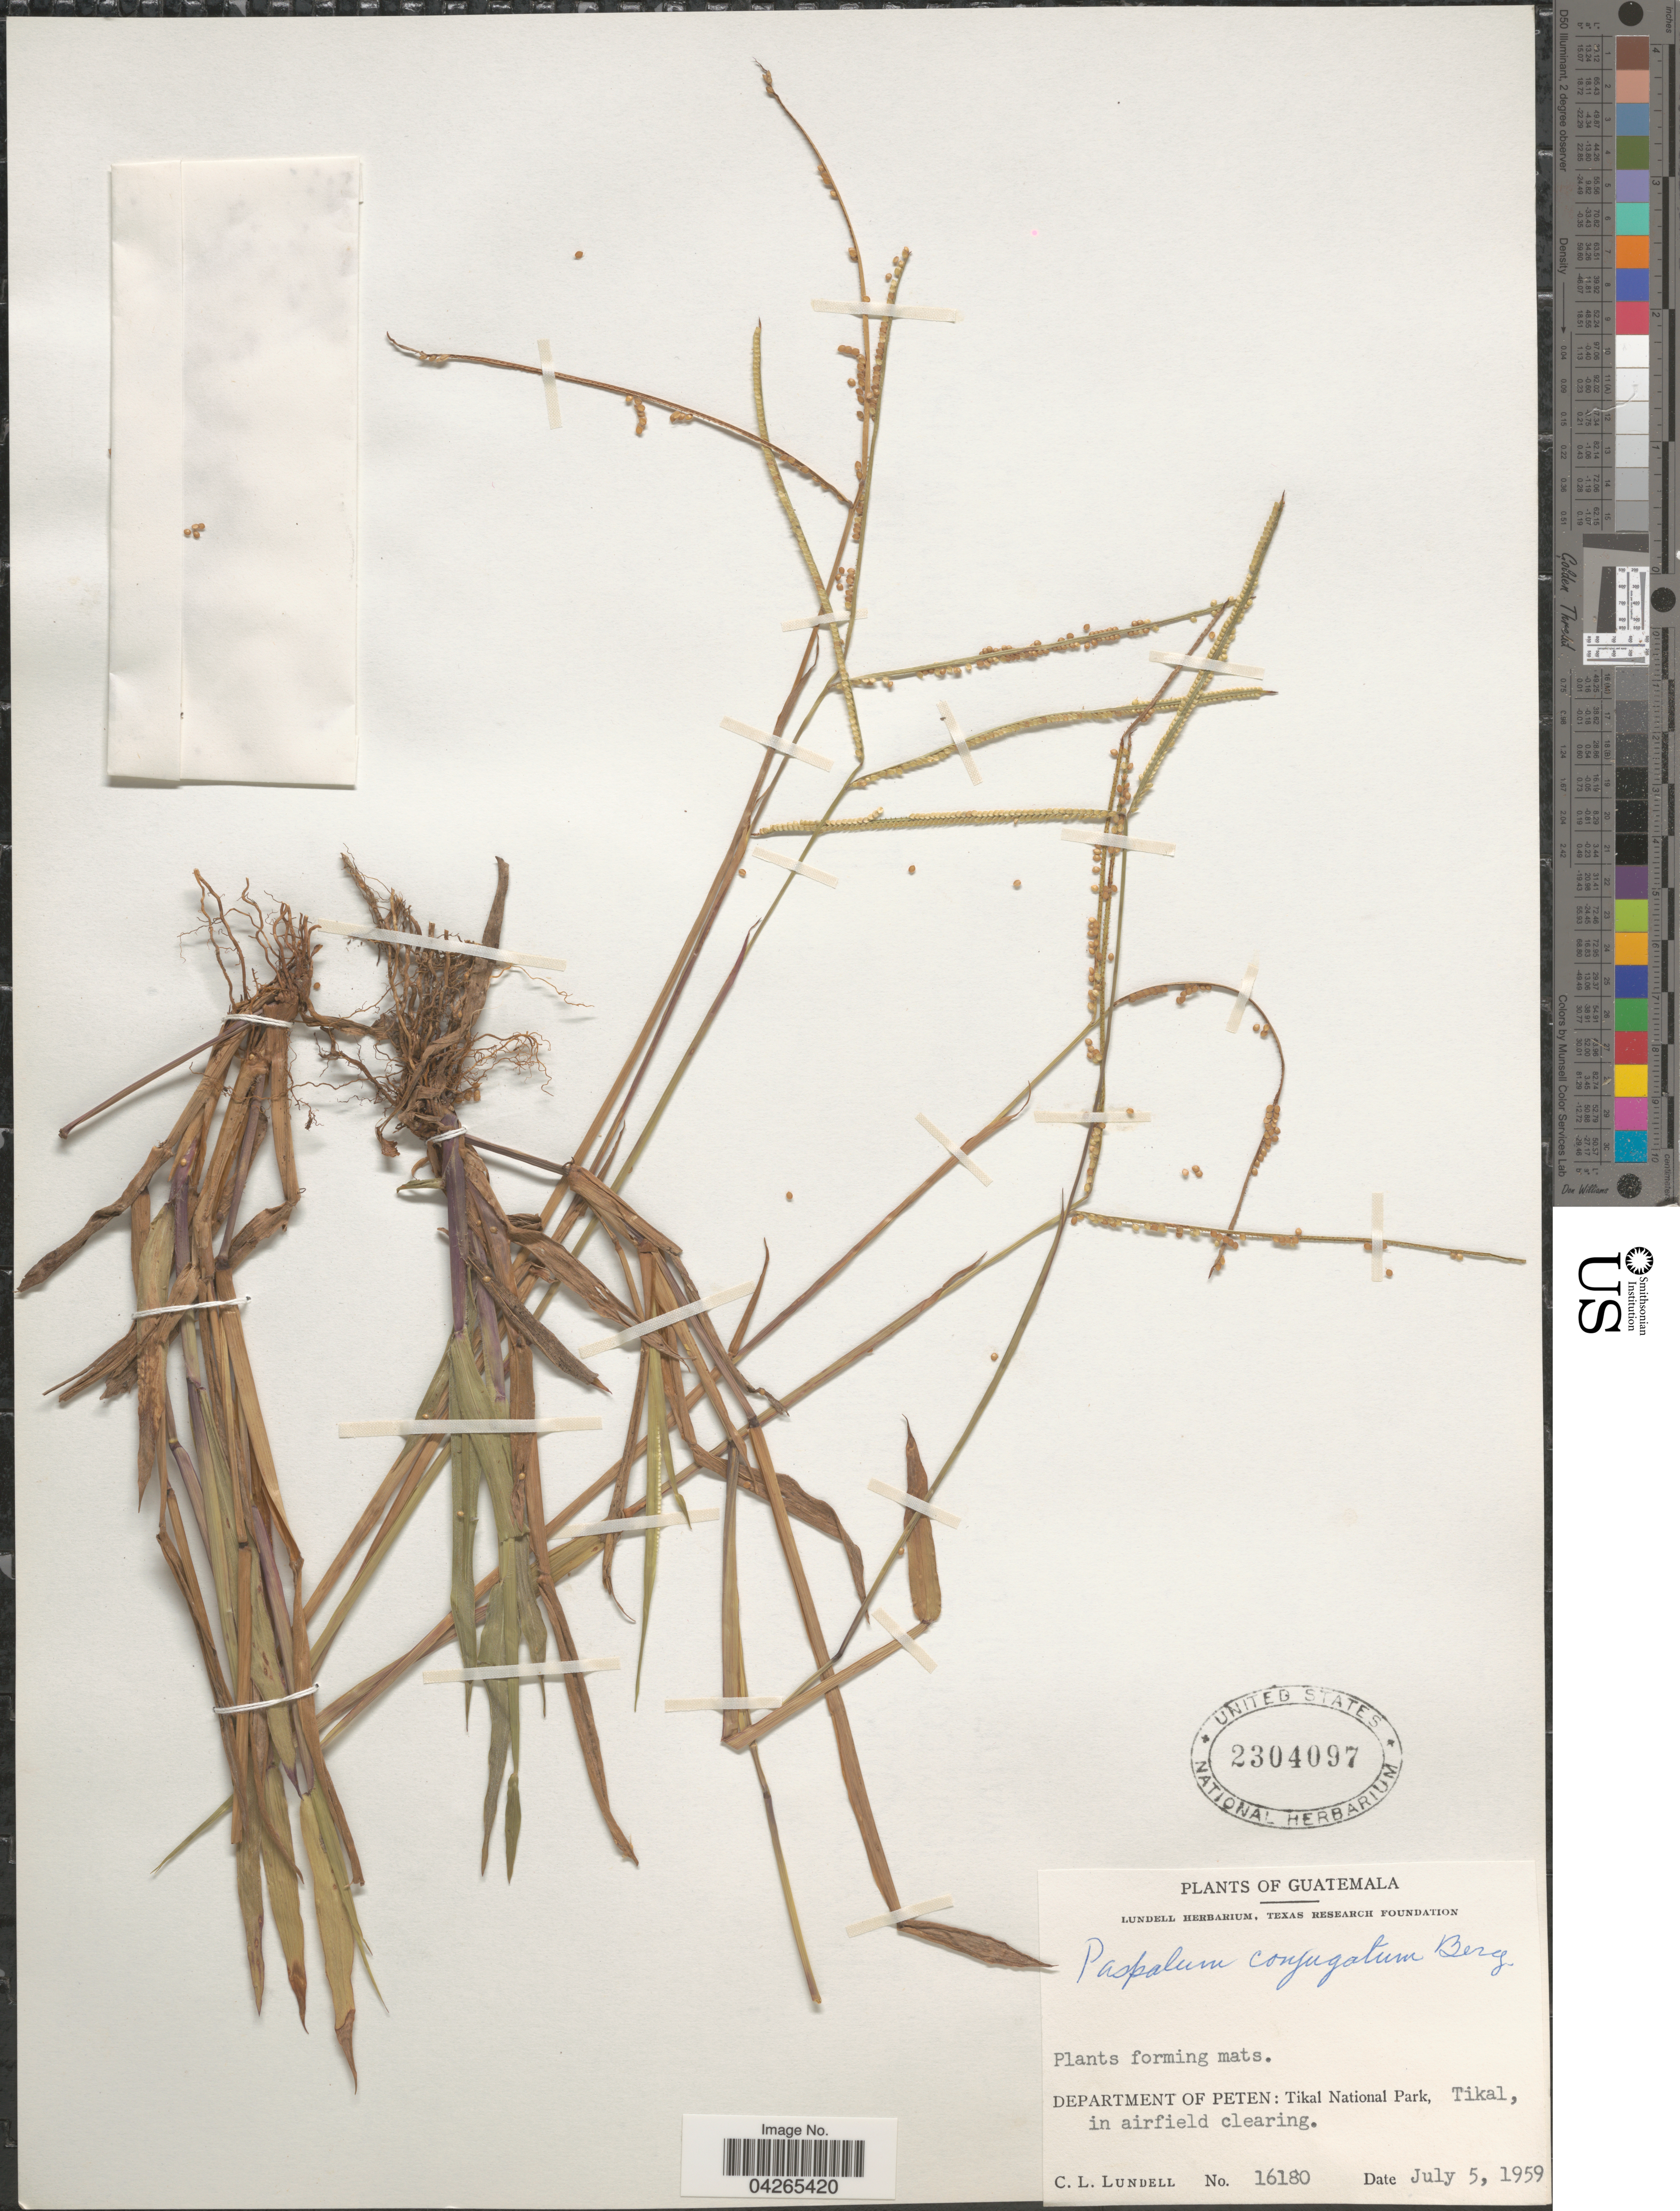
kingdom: Plantae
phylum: Tracheophyta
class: Liliopsida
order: Poales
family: Poaceae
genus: Paspalum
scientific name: Paspalum conjugatum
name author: P.J. Bergius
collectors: C. L. Lundell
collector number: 16180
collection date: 1959-07-05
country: Guatemala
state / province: El Peten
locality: Department of Peten: Tikal National Park, Tikal, in airfield clearing.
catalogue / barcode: US 2304097